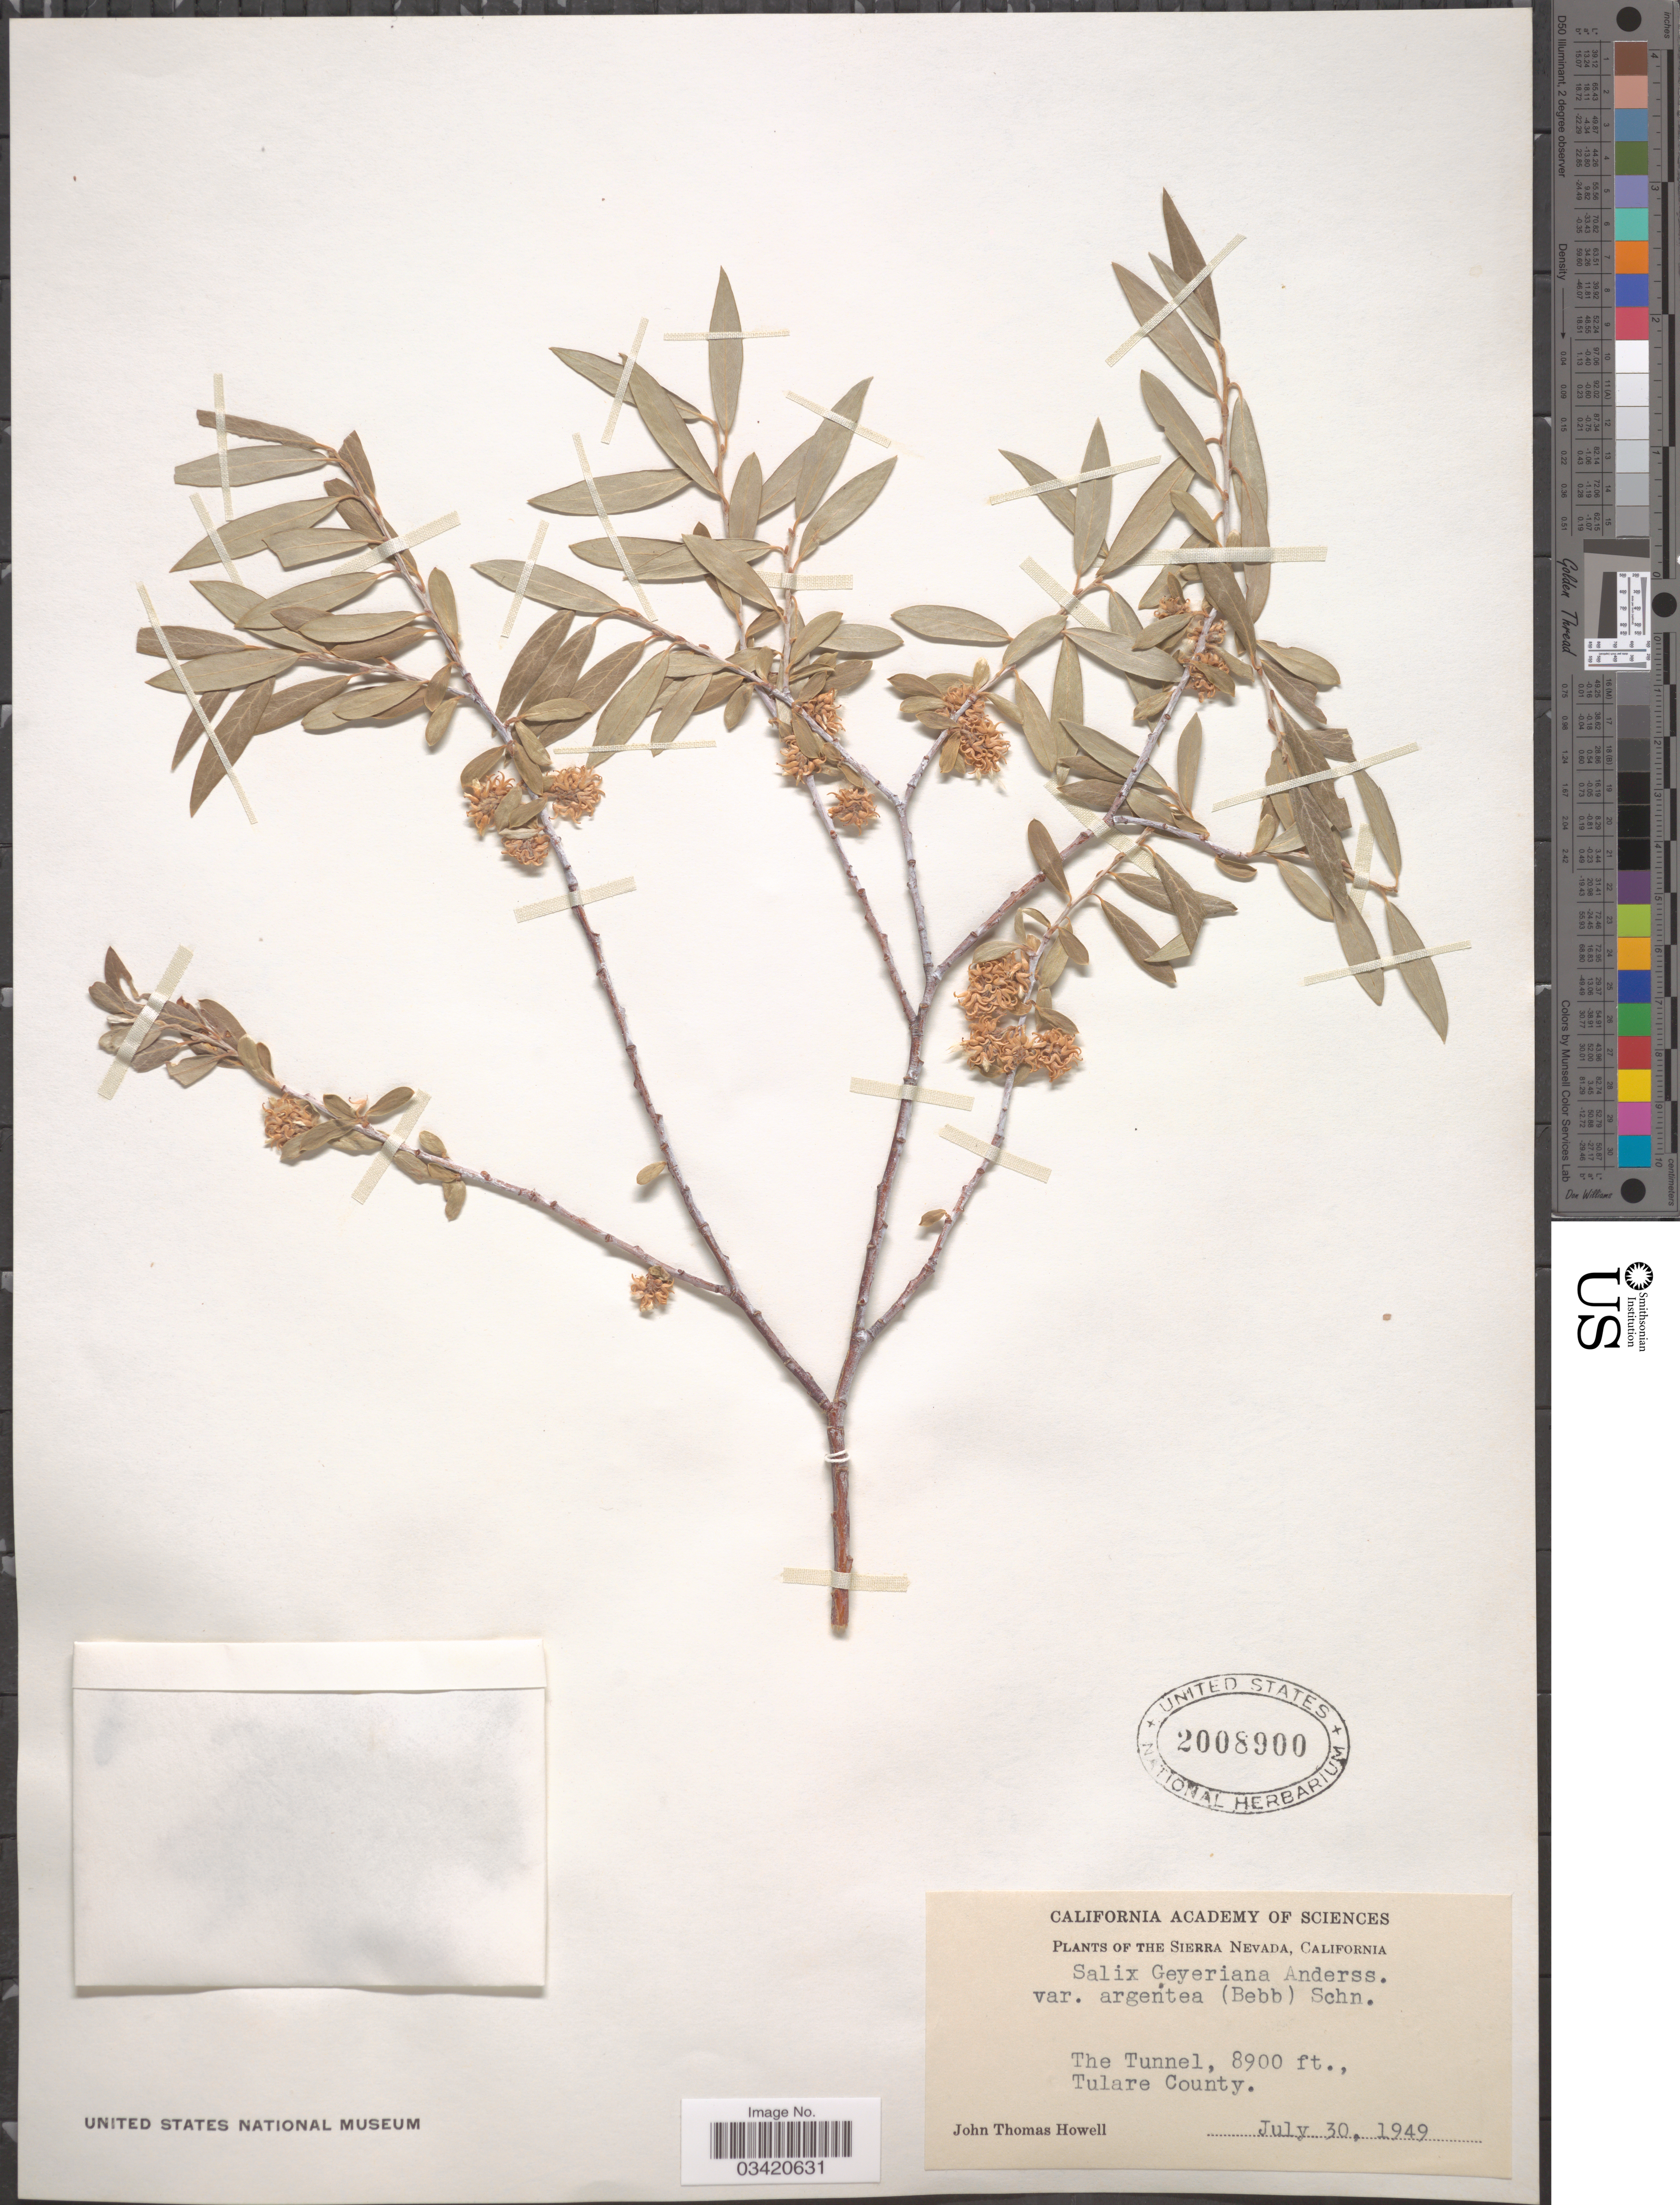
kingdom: Plantae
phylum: Tracheophyta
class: Magnoliopsida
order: Malpighiales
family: Salicaceae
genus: Salix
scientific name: Salix geyeriana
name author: Andersson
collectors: J. T. Howell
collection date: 1949-07-30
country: United States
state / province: California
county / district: Tulare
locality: The Sierra Nevada. The Tunnel. Tulare County.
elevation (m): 2713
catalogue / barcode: US 2008900